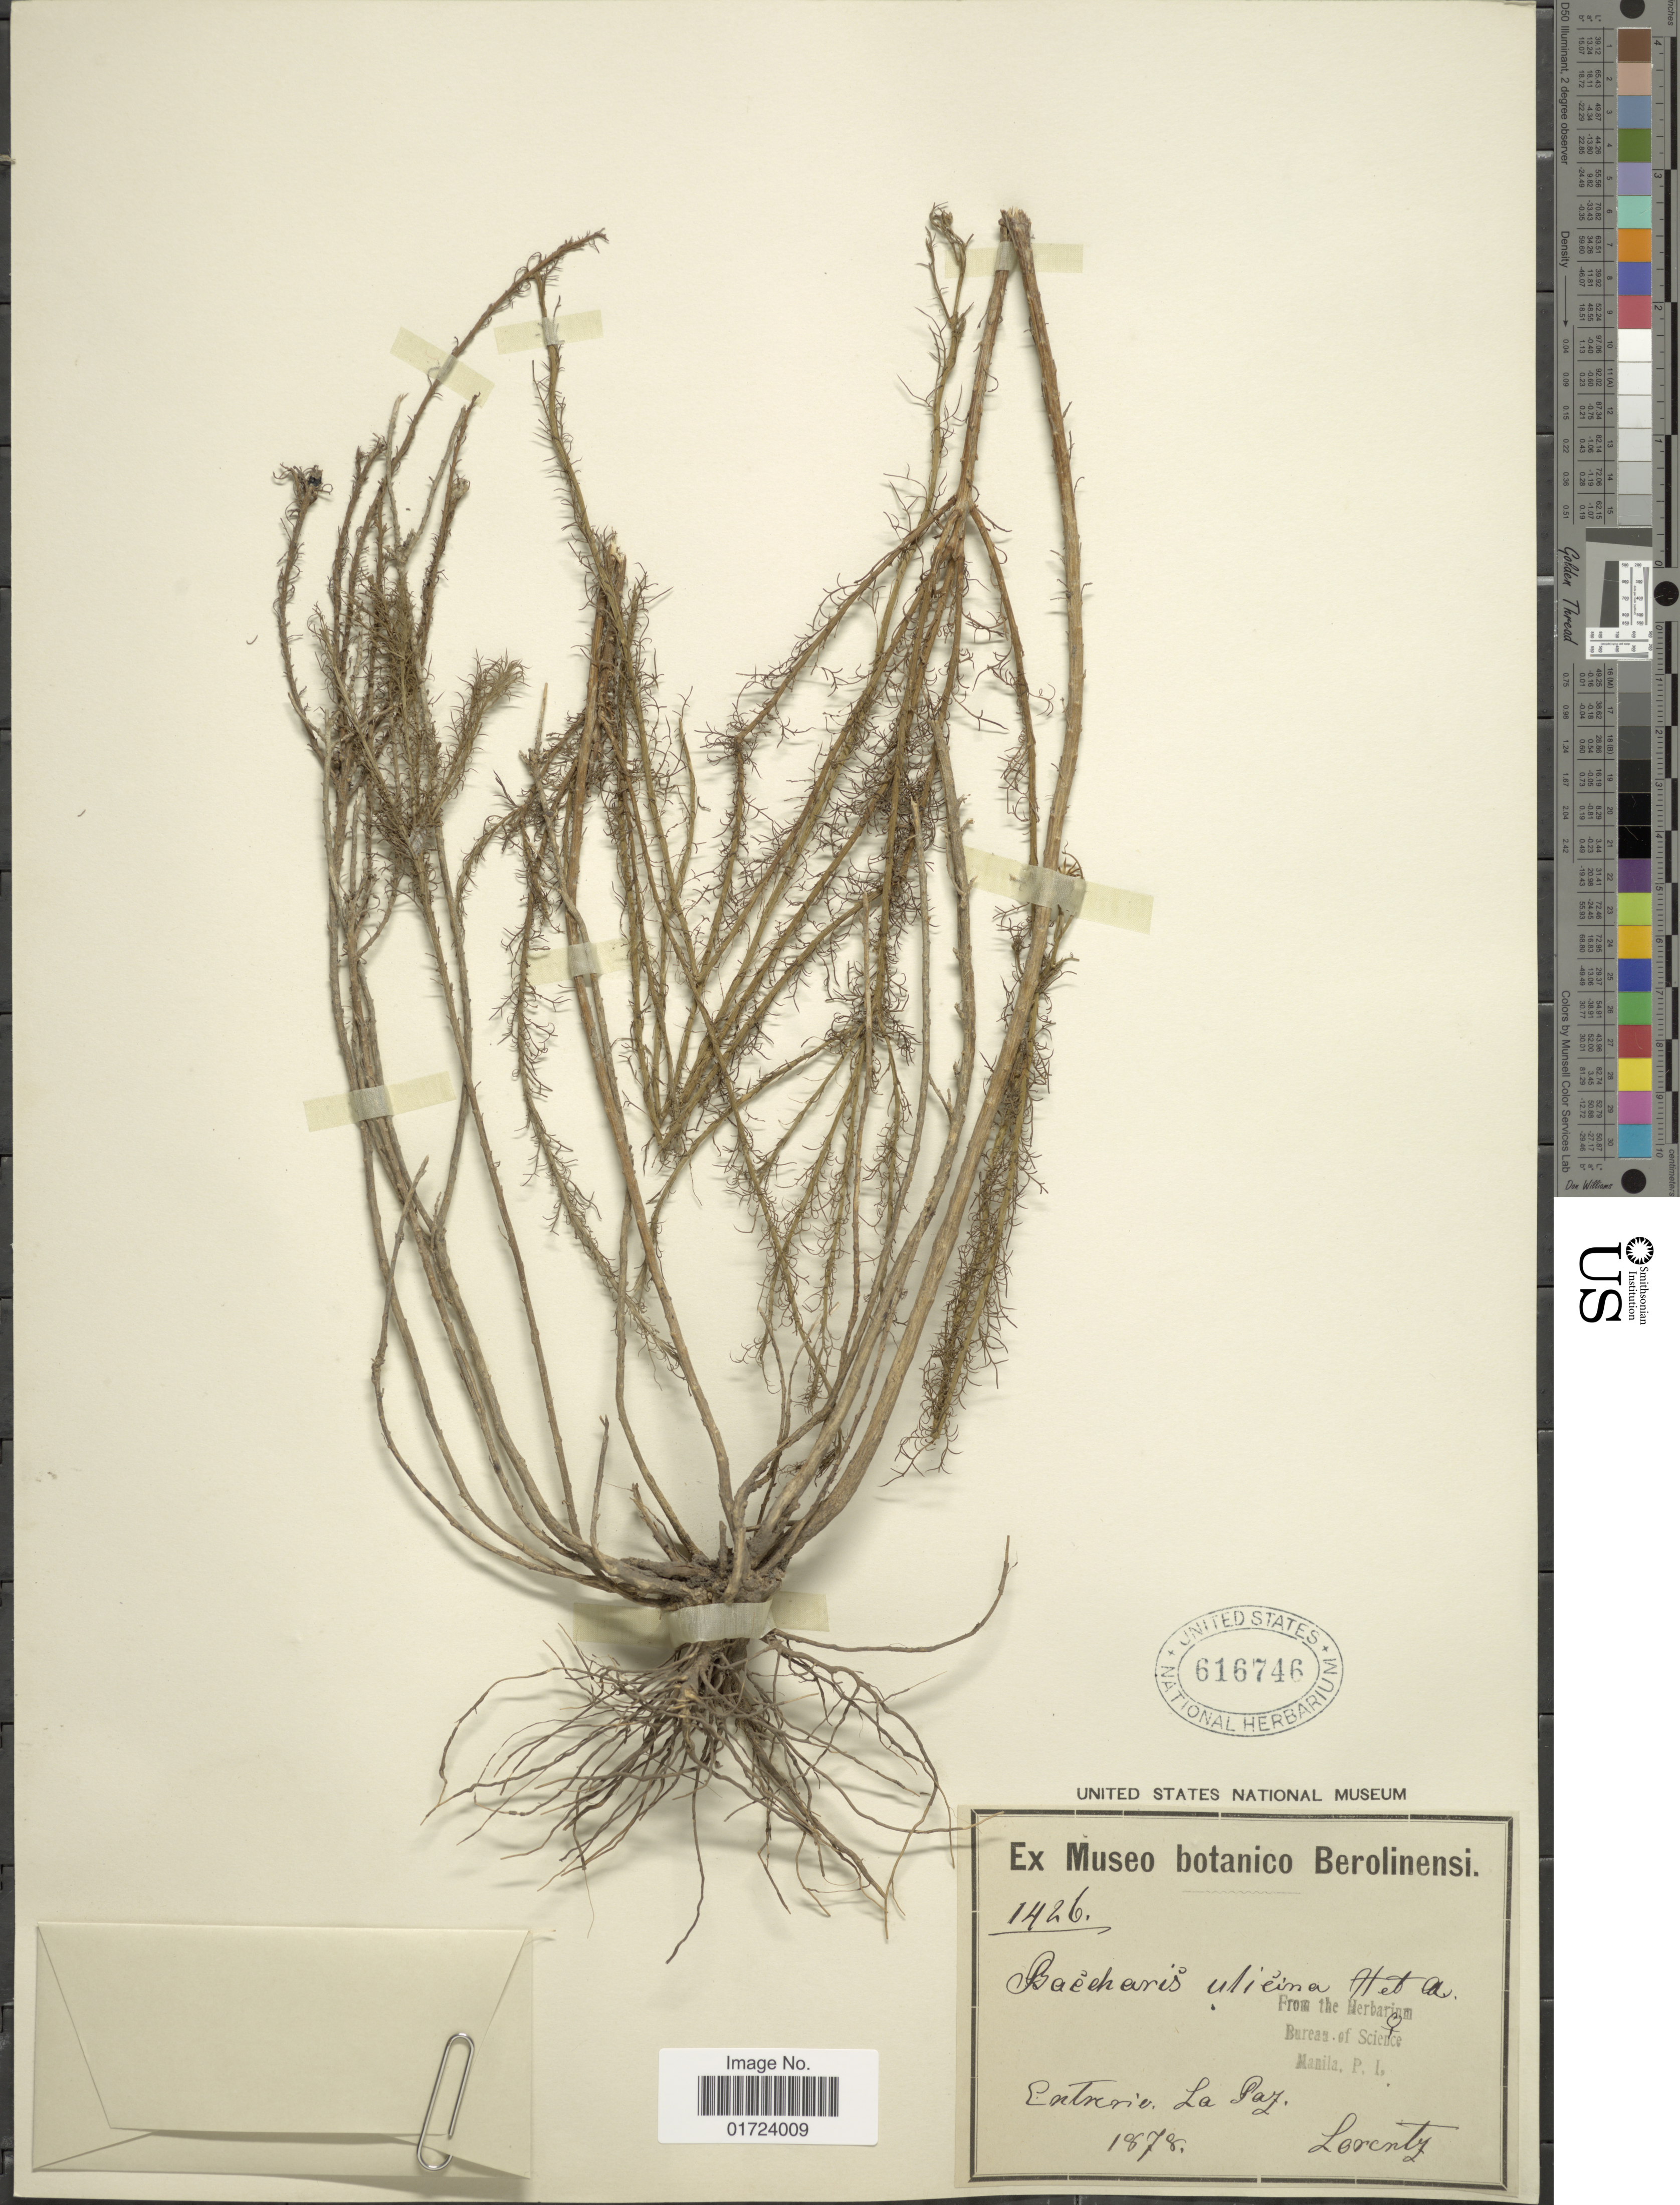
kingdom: Plantae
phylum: Tracheophyta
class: Magnoliopsida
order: Asterales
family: Asteraceae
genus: Baccharis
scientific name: Baccharis ulicina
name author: Hook. & Arn.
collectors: -. Lorentz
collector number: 1426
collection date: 1878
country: Bolivia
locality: Entre rio. [interpreted] La Paz.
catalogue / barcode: US 616746